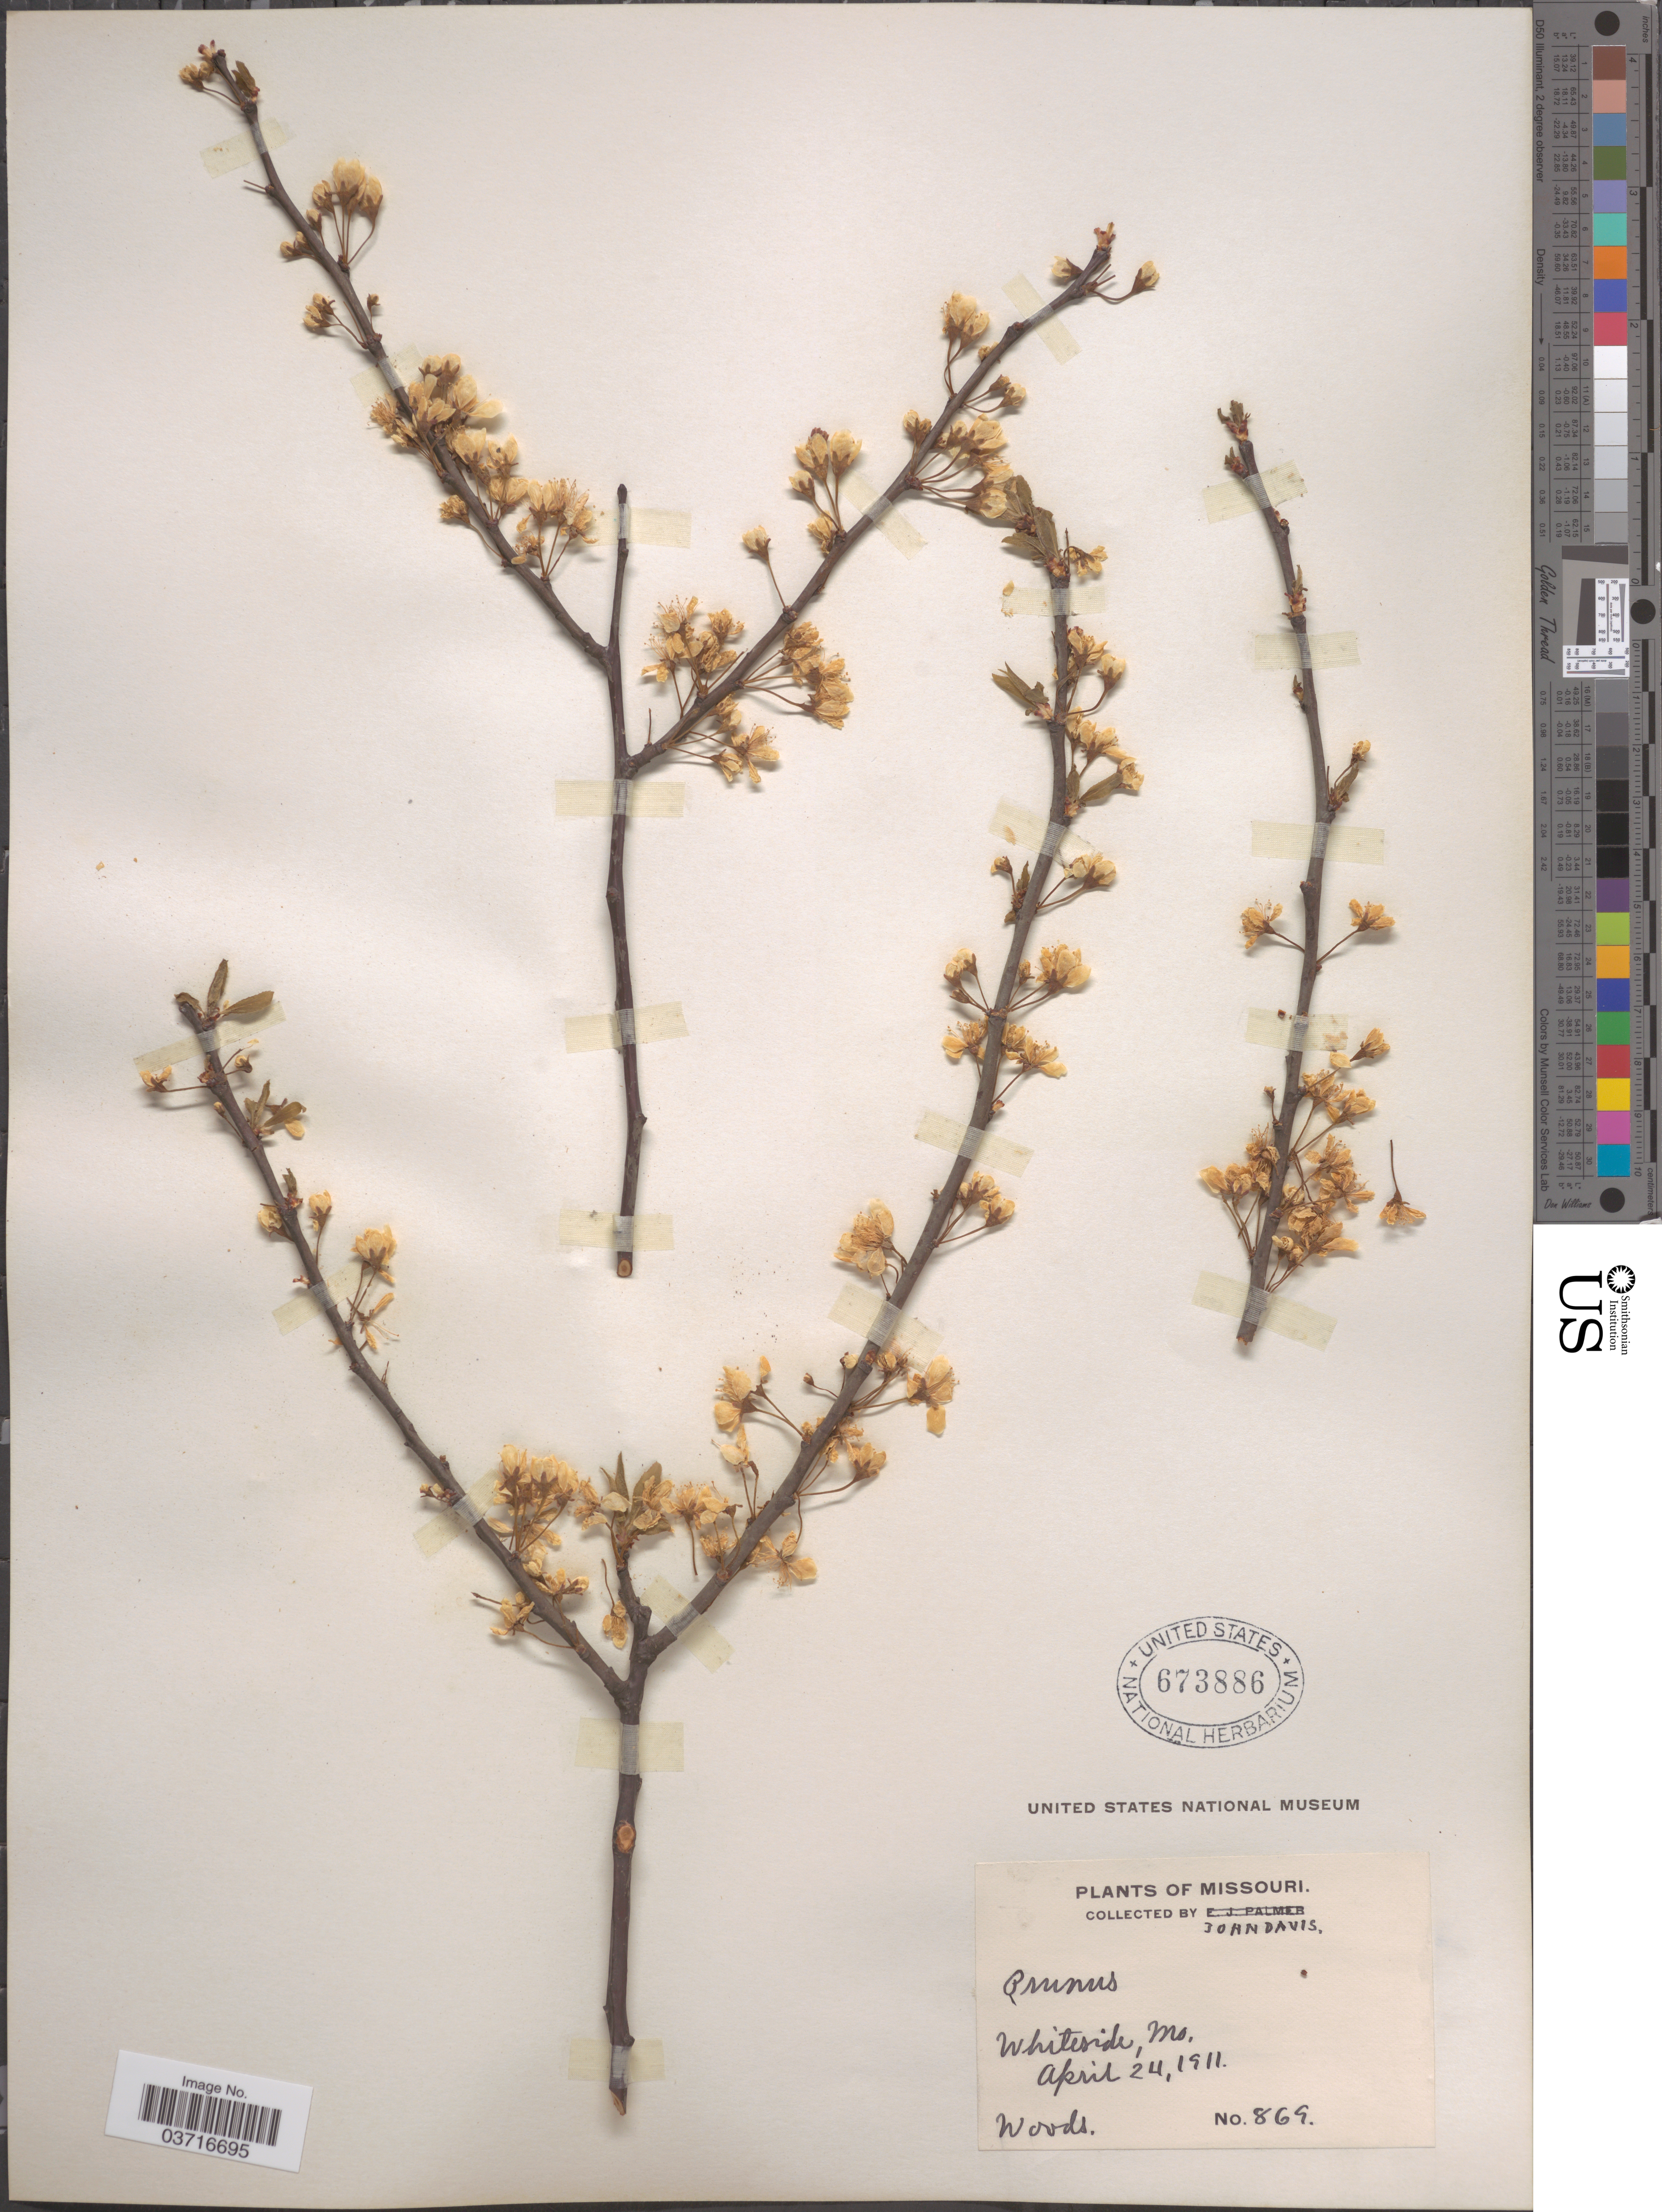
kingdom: Plantae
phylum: Tracheophyta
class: Magnoliopsida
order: Rosales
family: Rosaceae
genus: Prunus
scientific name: Prunus sp.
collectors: J. Davis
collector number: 869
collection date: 1911-04-24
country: United States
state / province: Missouri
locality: Whiteside.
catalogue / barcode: US 673886